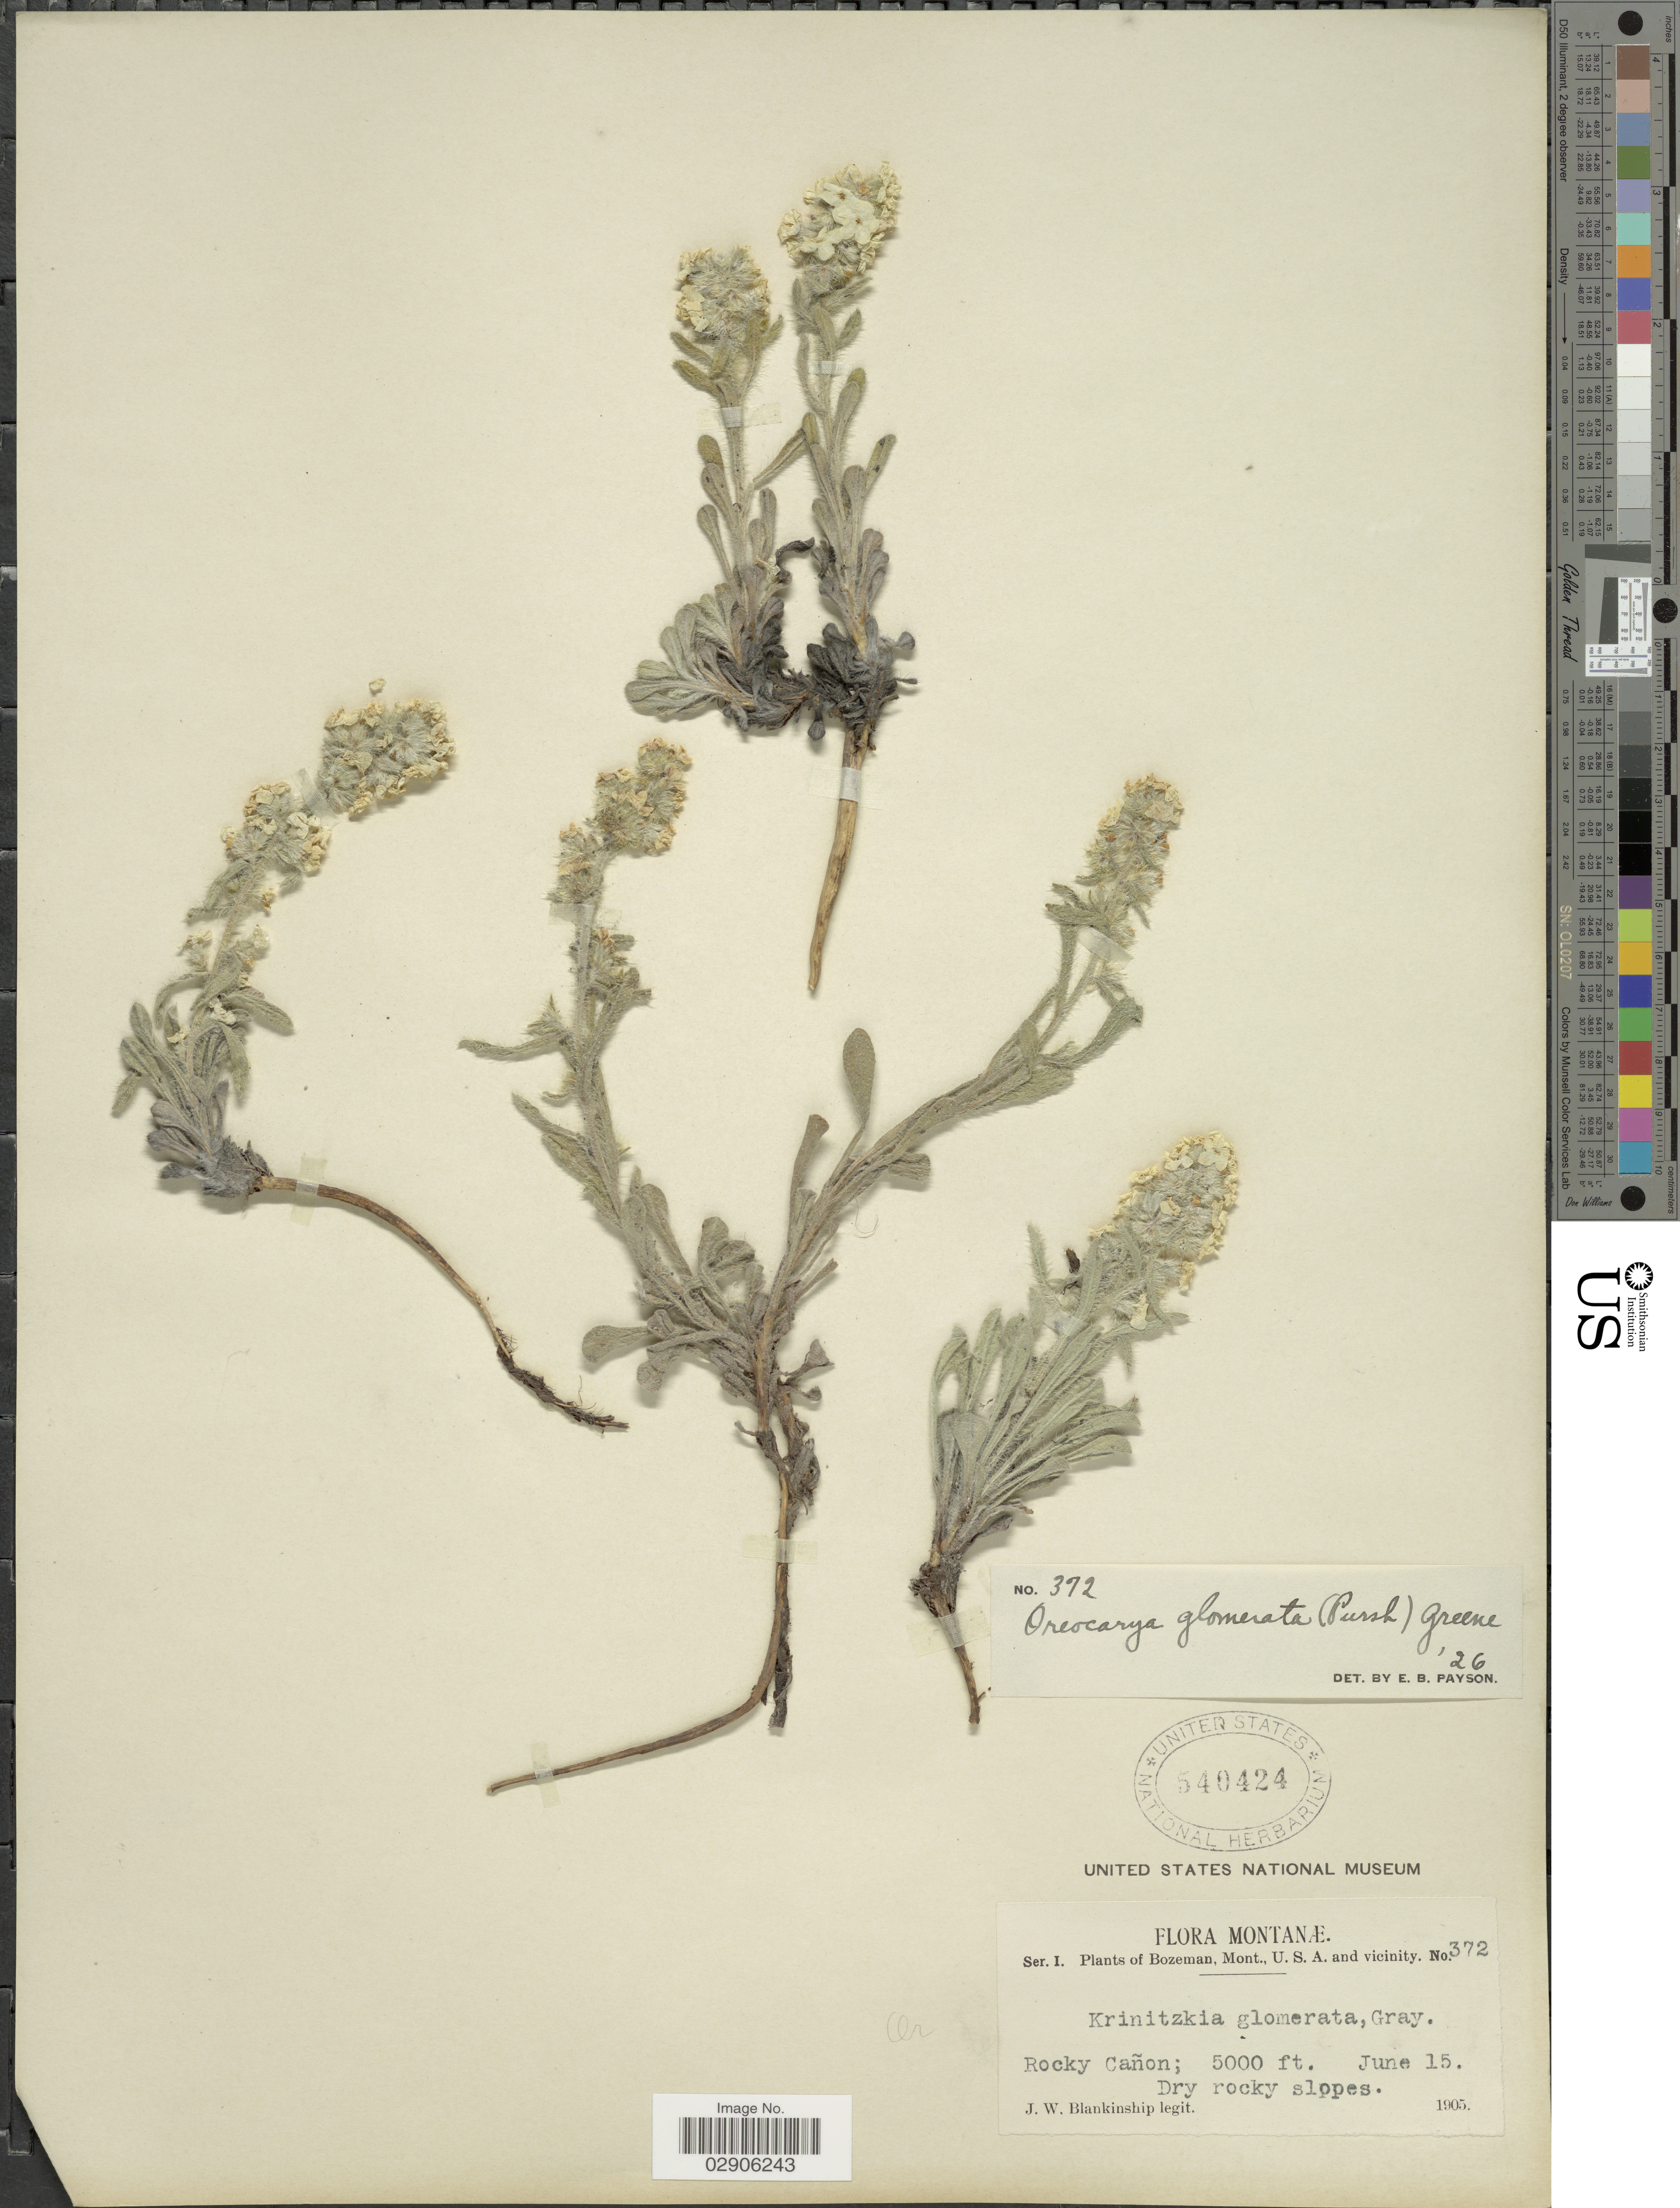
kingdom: Plantae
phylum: Tracheophyta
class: Magnoliopsida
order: Boraginales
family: Boraginaceae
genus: Cryptantha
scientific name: Cryptantha bradburiana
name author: Payson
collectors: J. W. Blankinship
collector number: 372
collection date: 1905-06-15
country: United States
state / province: Montana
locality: Rocky Cañon.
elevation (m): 1524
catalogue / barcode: US 540424